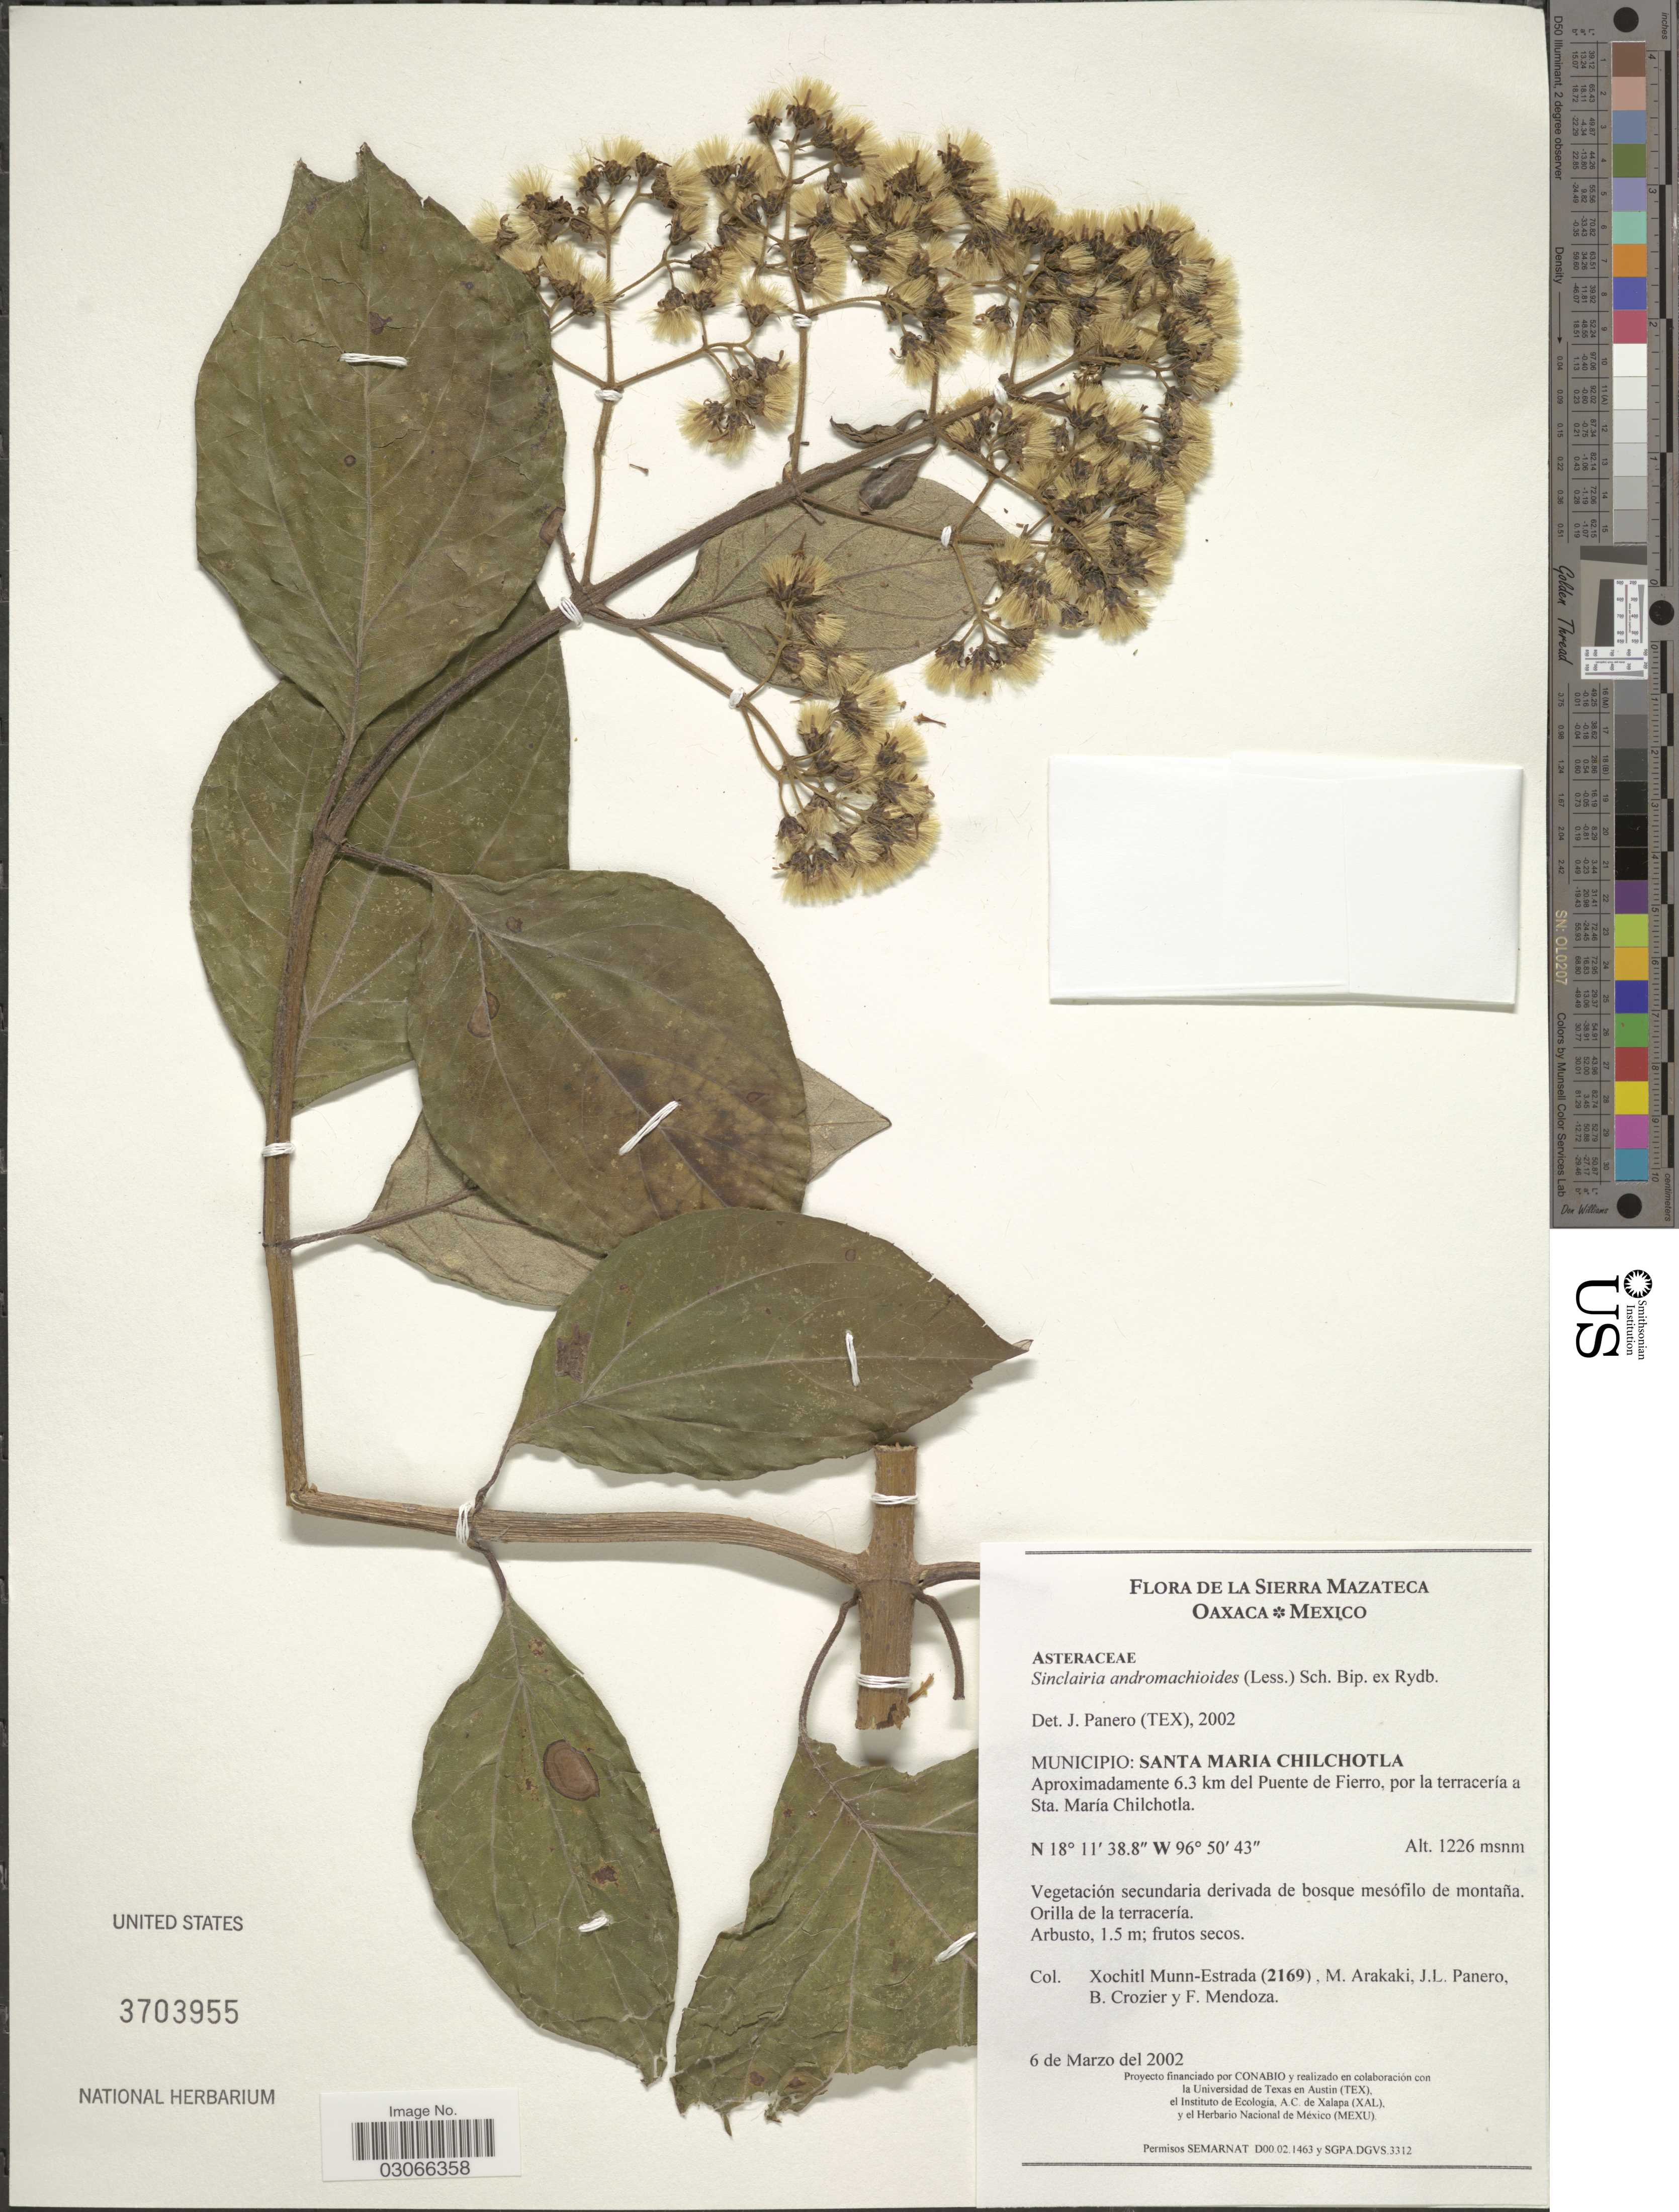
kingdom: Plantae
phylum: Tracheophyta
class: Magnoliopsida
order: Asterales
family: Asteraceae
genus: Sinclairia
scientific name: Sinclairia andromachioides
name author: Hemsl.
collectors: X. Munn-Estrada, M. Arakaki, J. L. Panero, B. Crozier & F. Mendoza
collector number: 2169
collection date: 2002-03-06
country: Mexico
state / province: Oaxaca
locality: La Sierra Mazateca. Municipio: San Maria Chilchotla. Aproximadamente 6.3 km del Puente de Fierro, por la terracería a Sta. María Chilchotla.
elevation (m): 1226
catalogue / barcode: US 3703955